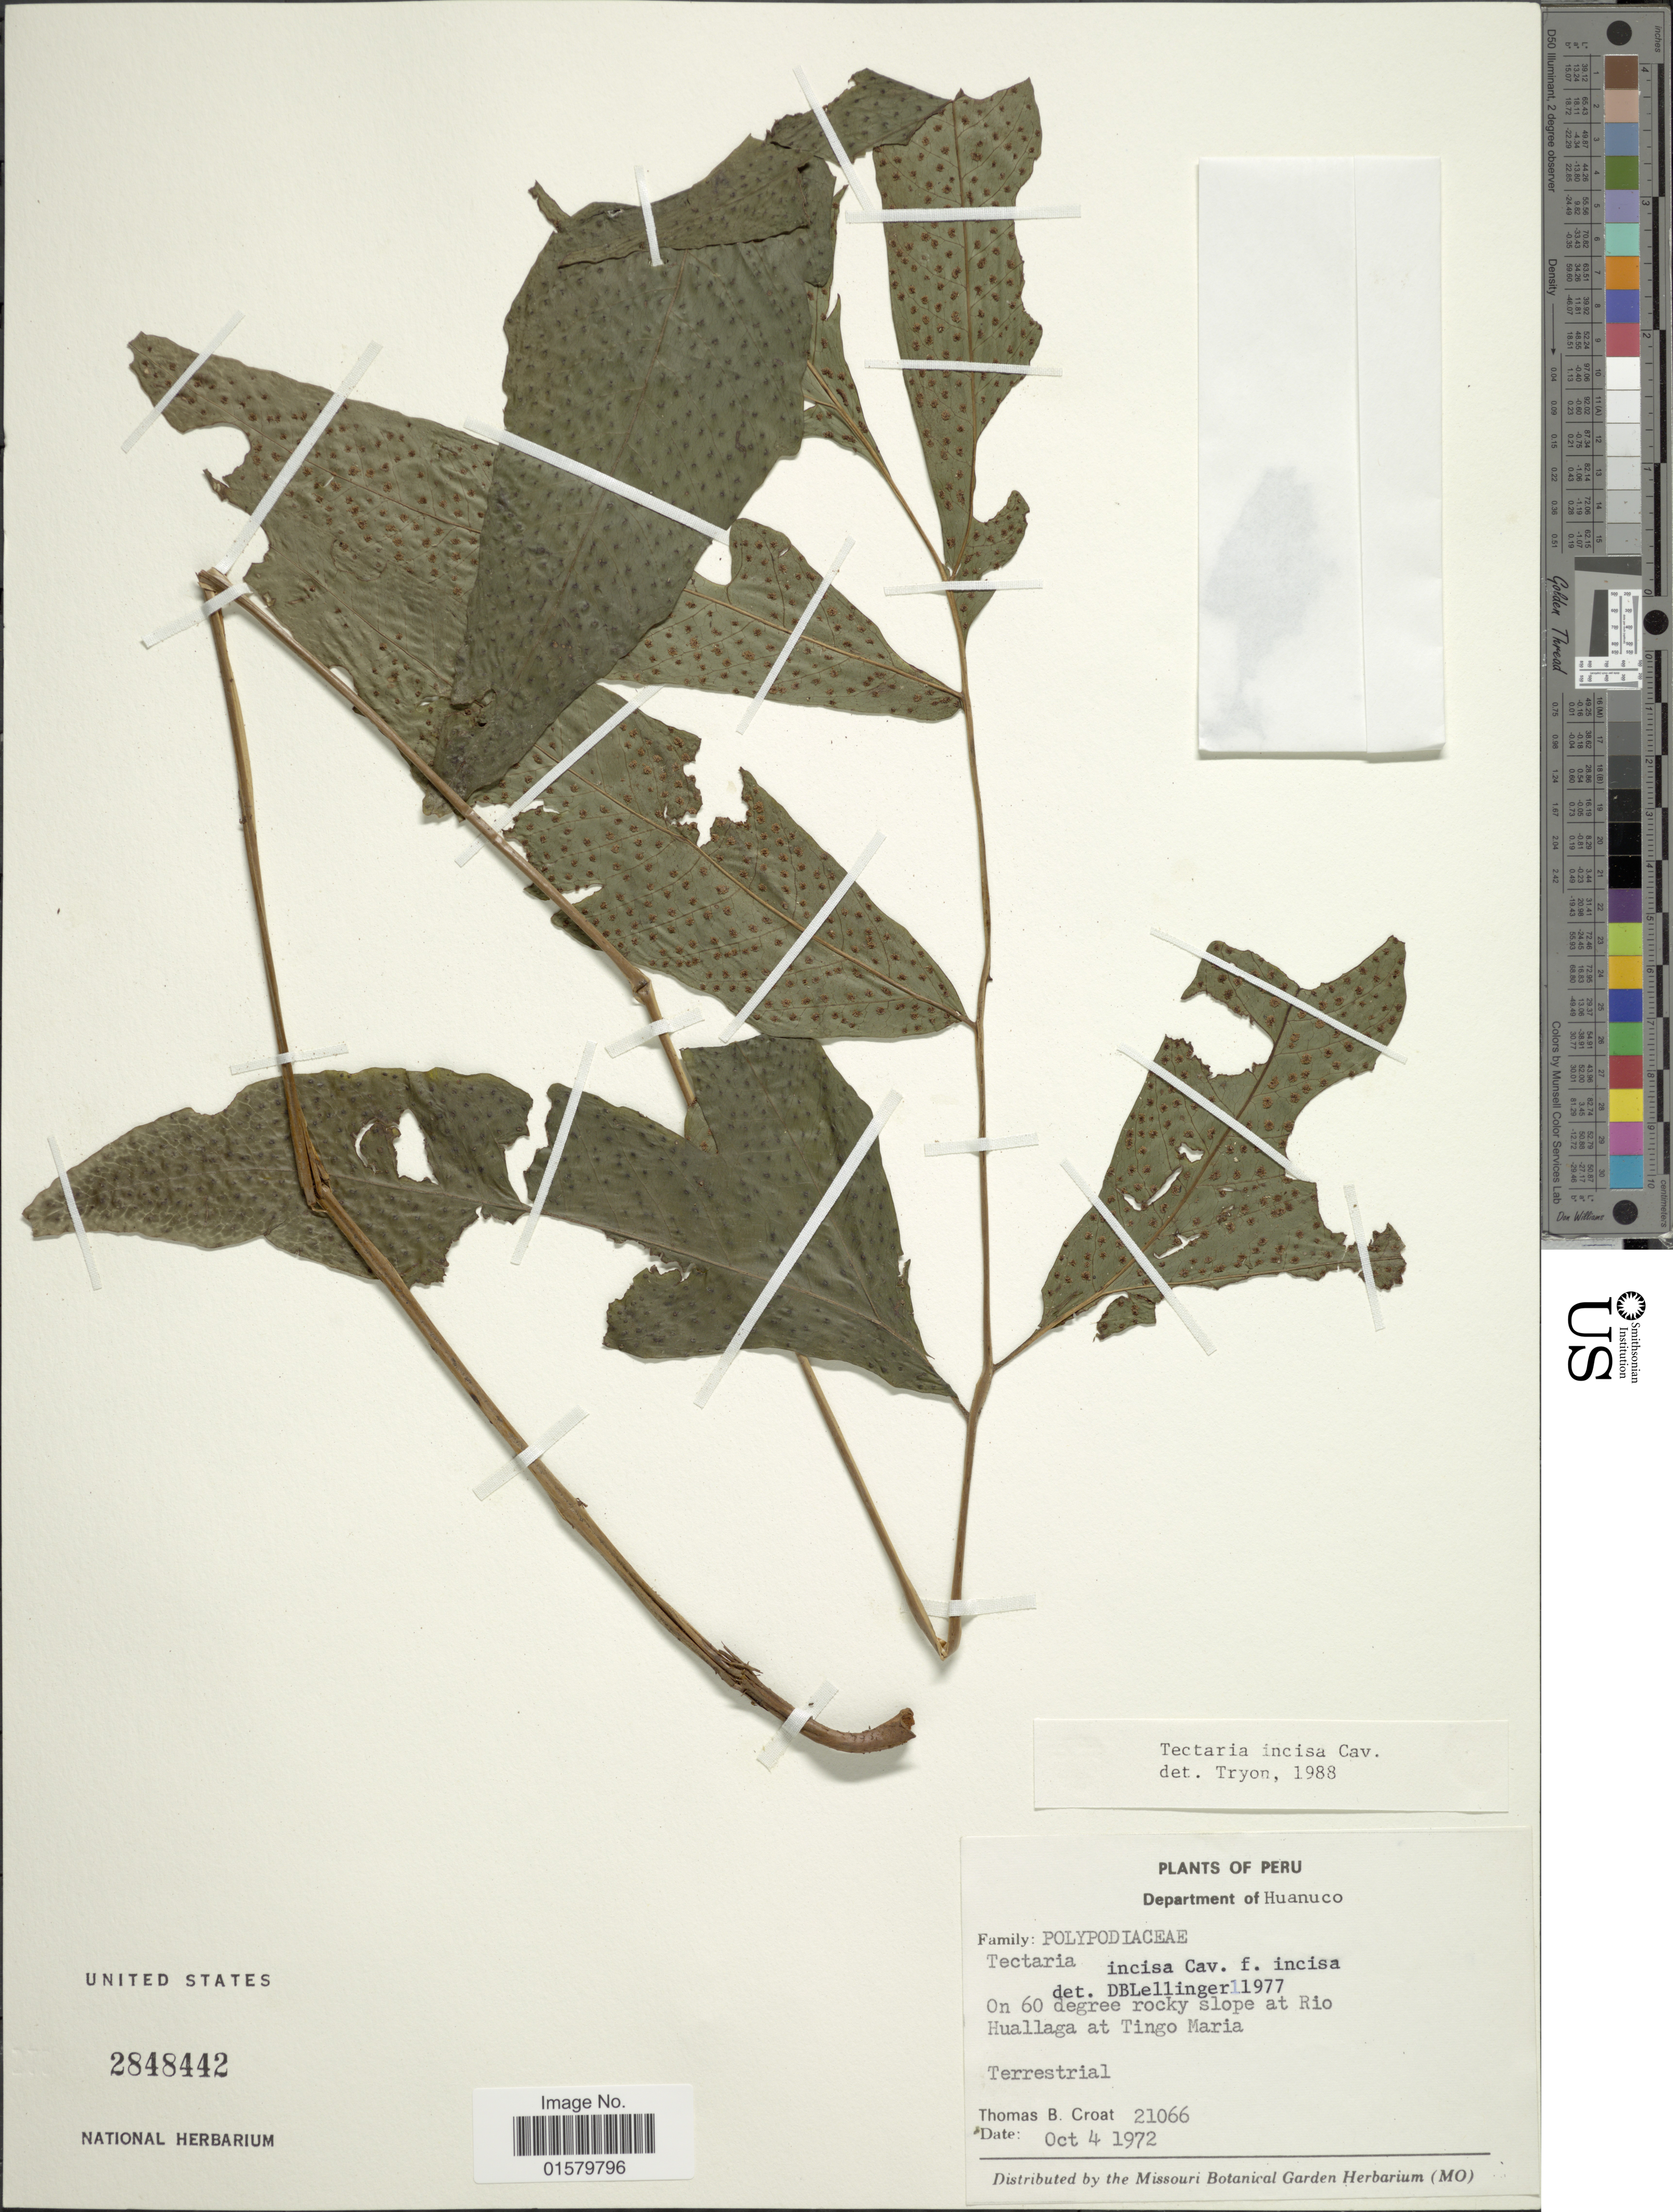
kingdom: Plantae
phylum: Tracheophyta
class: Polypodiopsida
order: Polypodiales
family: Tectariaceae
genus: Tectaria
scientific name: Tectaria incisa var. incisa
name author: Cav.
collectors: T. B. Croat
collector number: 21066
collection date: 1972-10-04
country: Peru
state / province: Huánuco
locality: Department of Huanuco, on 60 degree rocky slope at Rio Huallaga at Tingo maria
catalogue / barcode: US 2848442